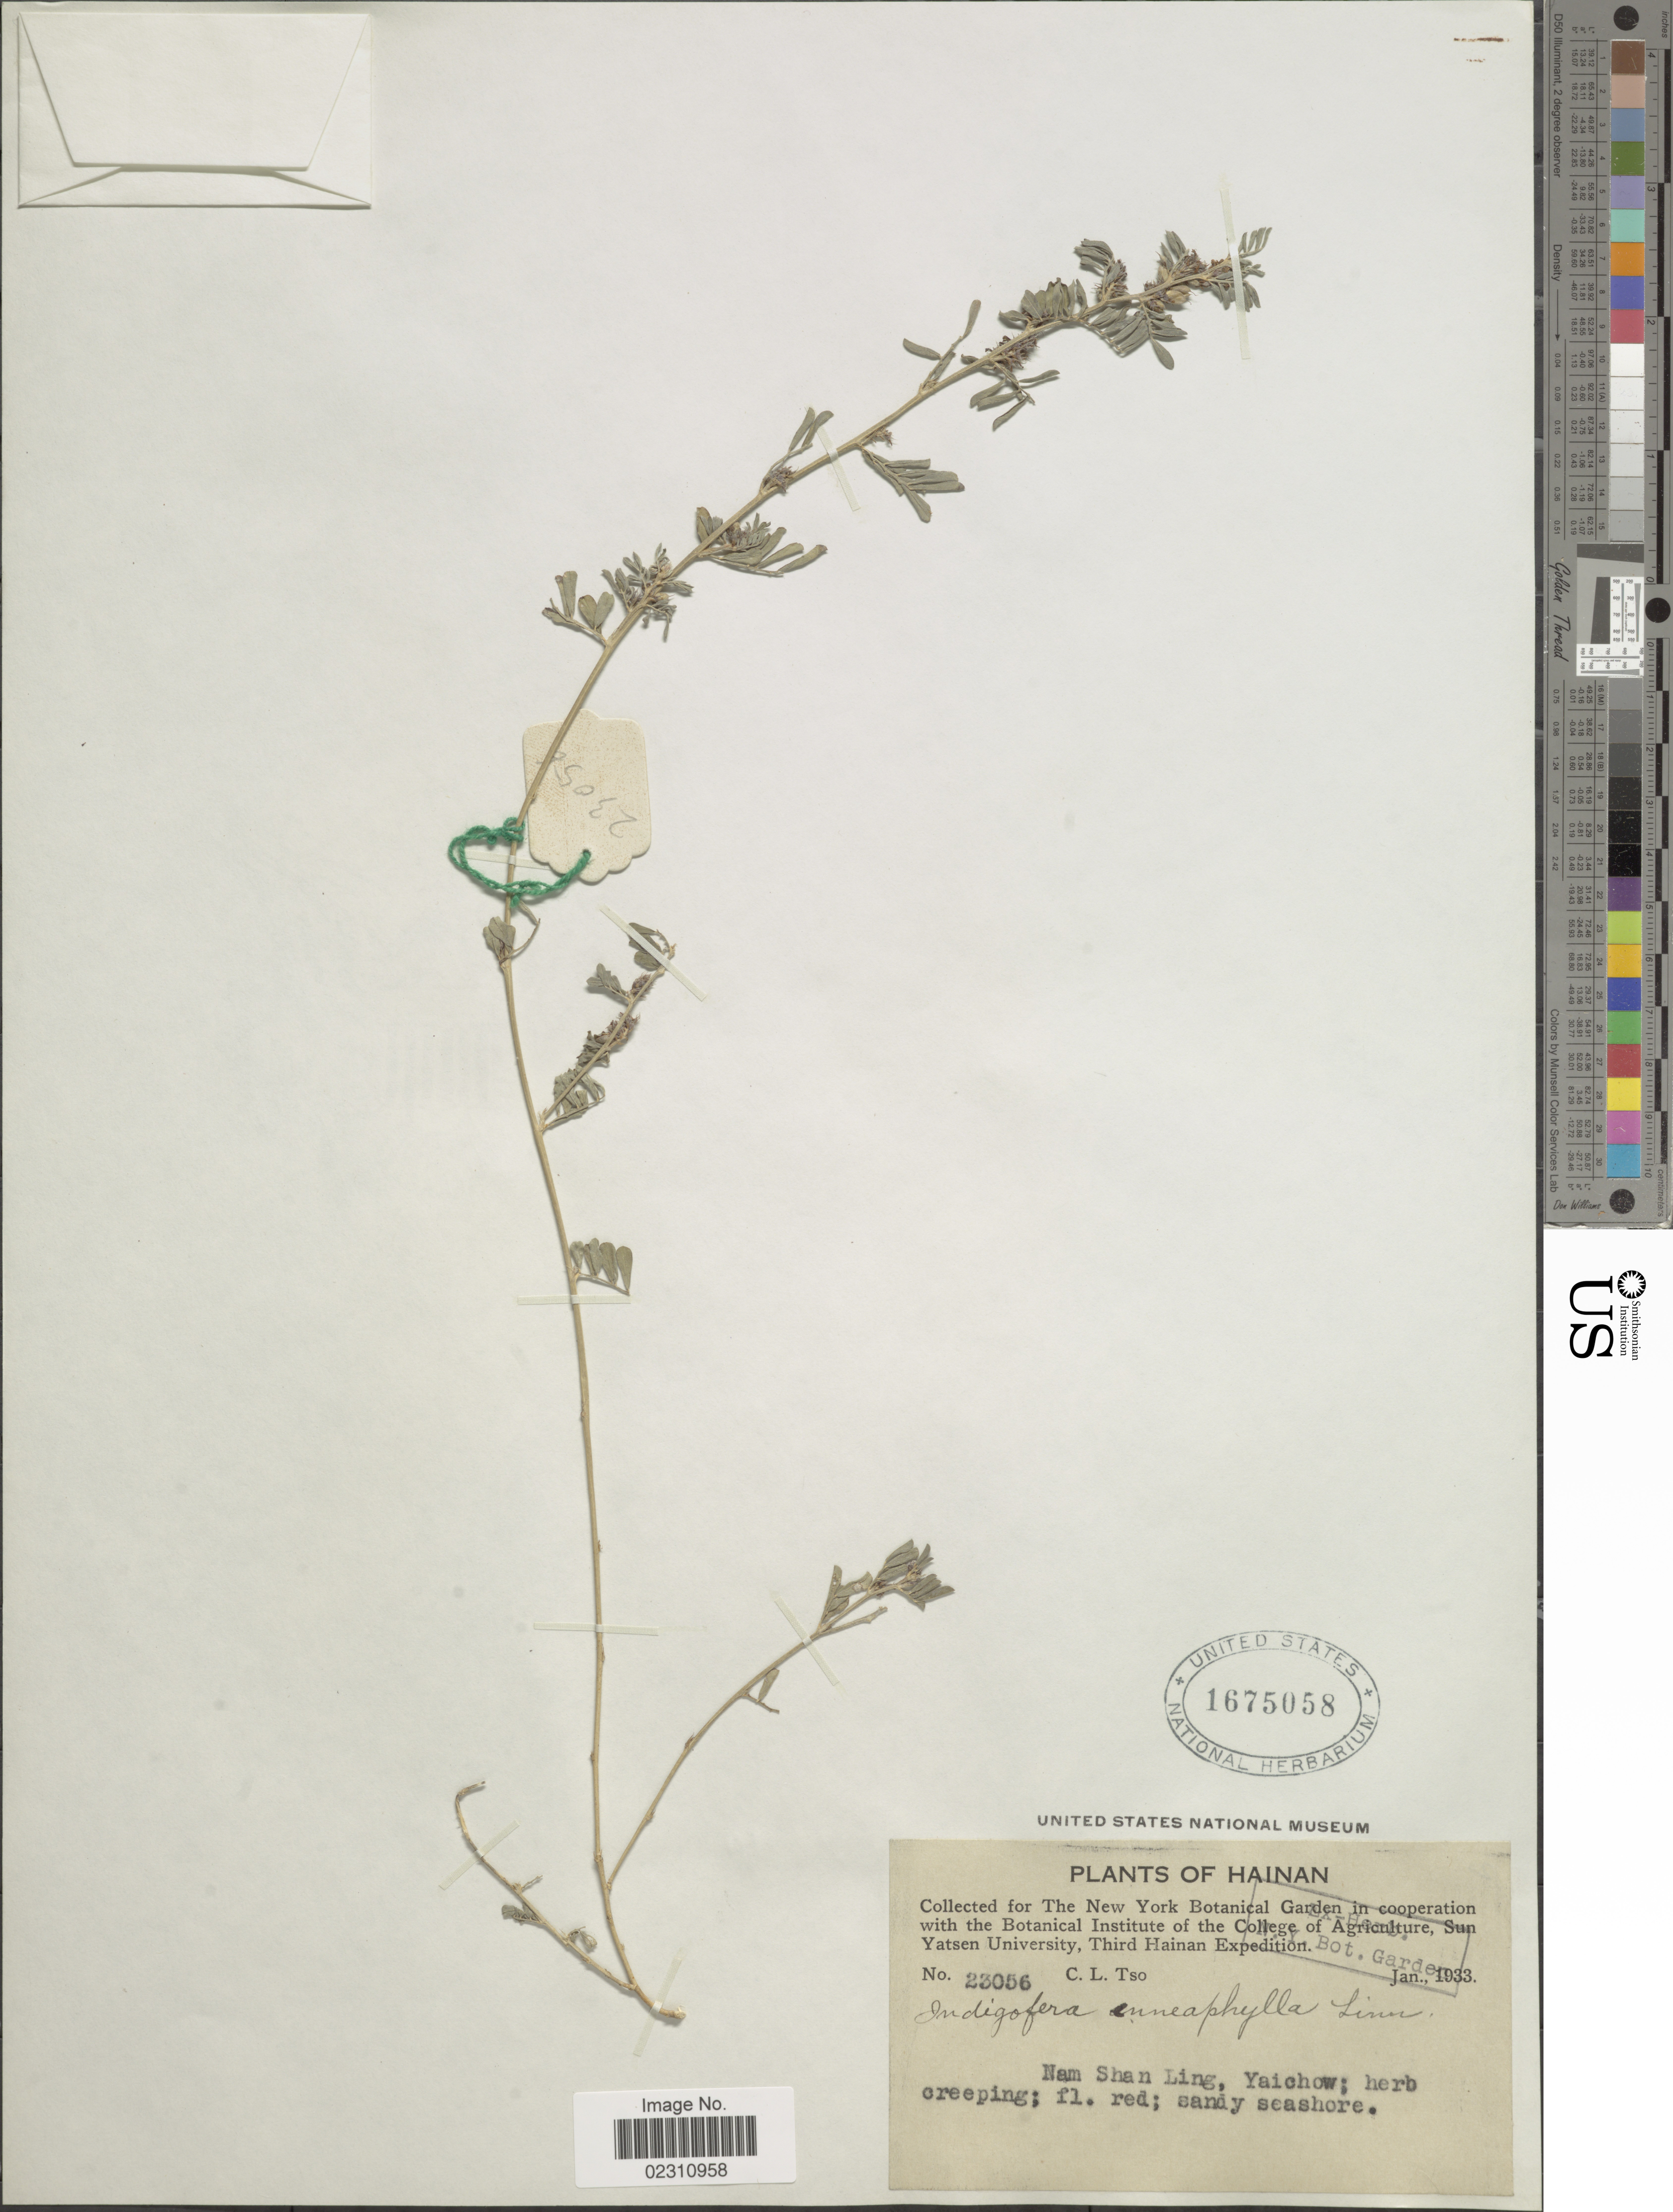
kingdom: Plantae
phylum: Tracheophyta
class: Magnoliopsida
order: Fabales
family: Fabaceae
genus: Indigofera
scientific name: Indigofera linnaei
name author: Ali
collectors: C. Tso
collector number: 23056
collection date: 1933-01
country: China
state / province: Hainan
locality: Nam Shan Ling, Yaichow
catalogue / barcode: US 1675058